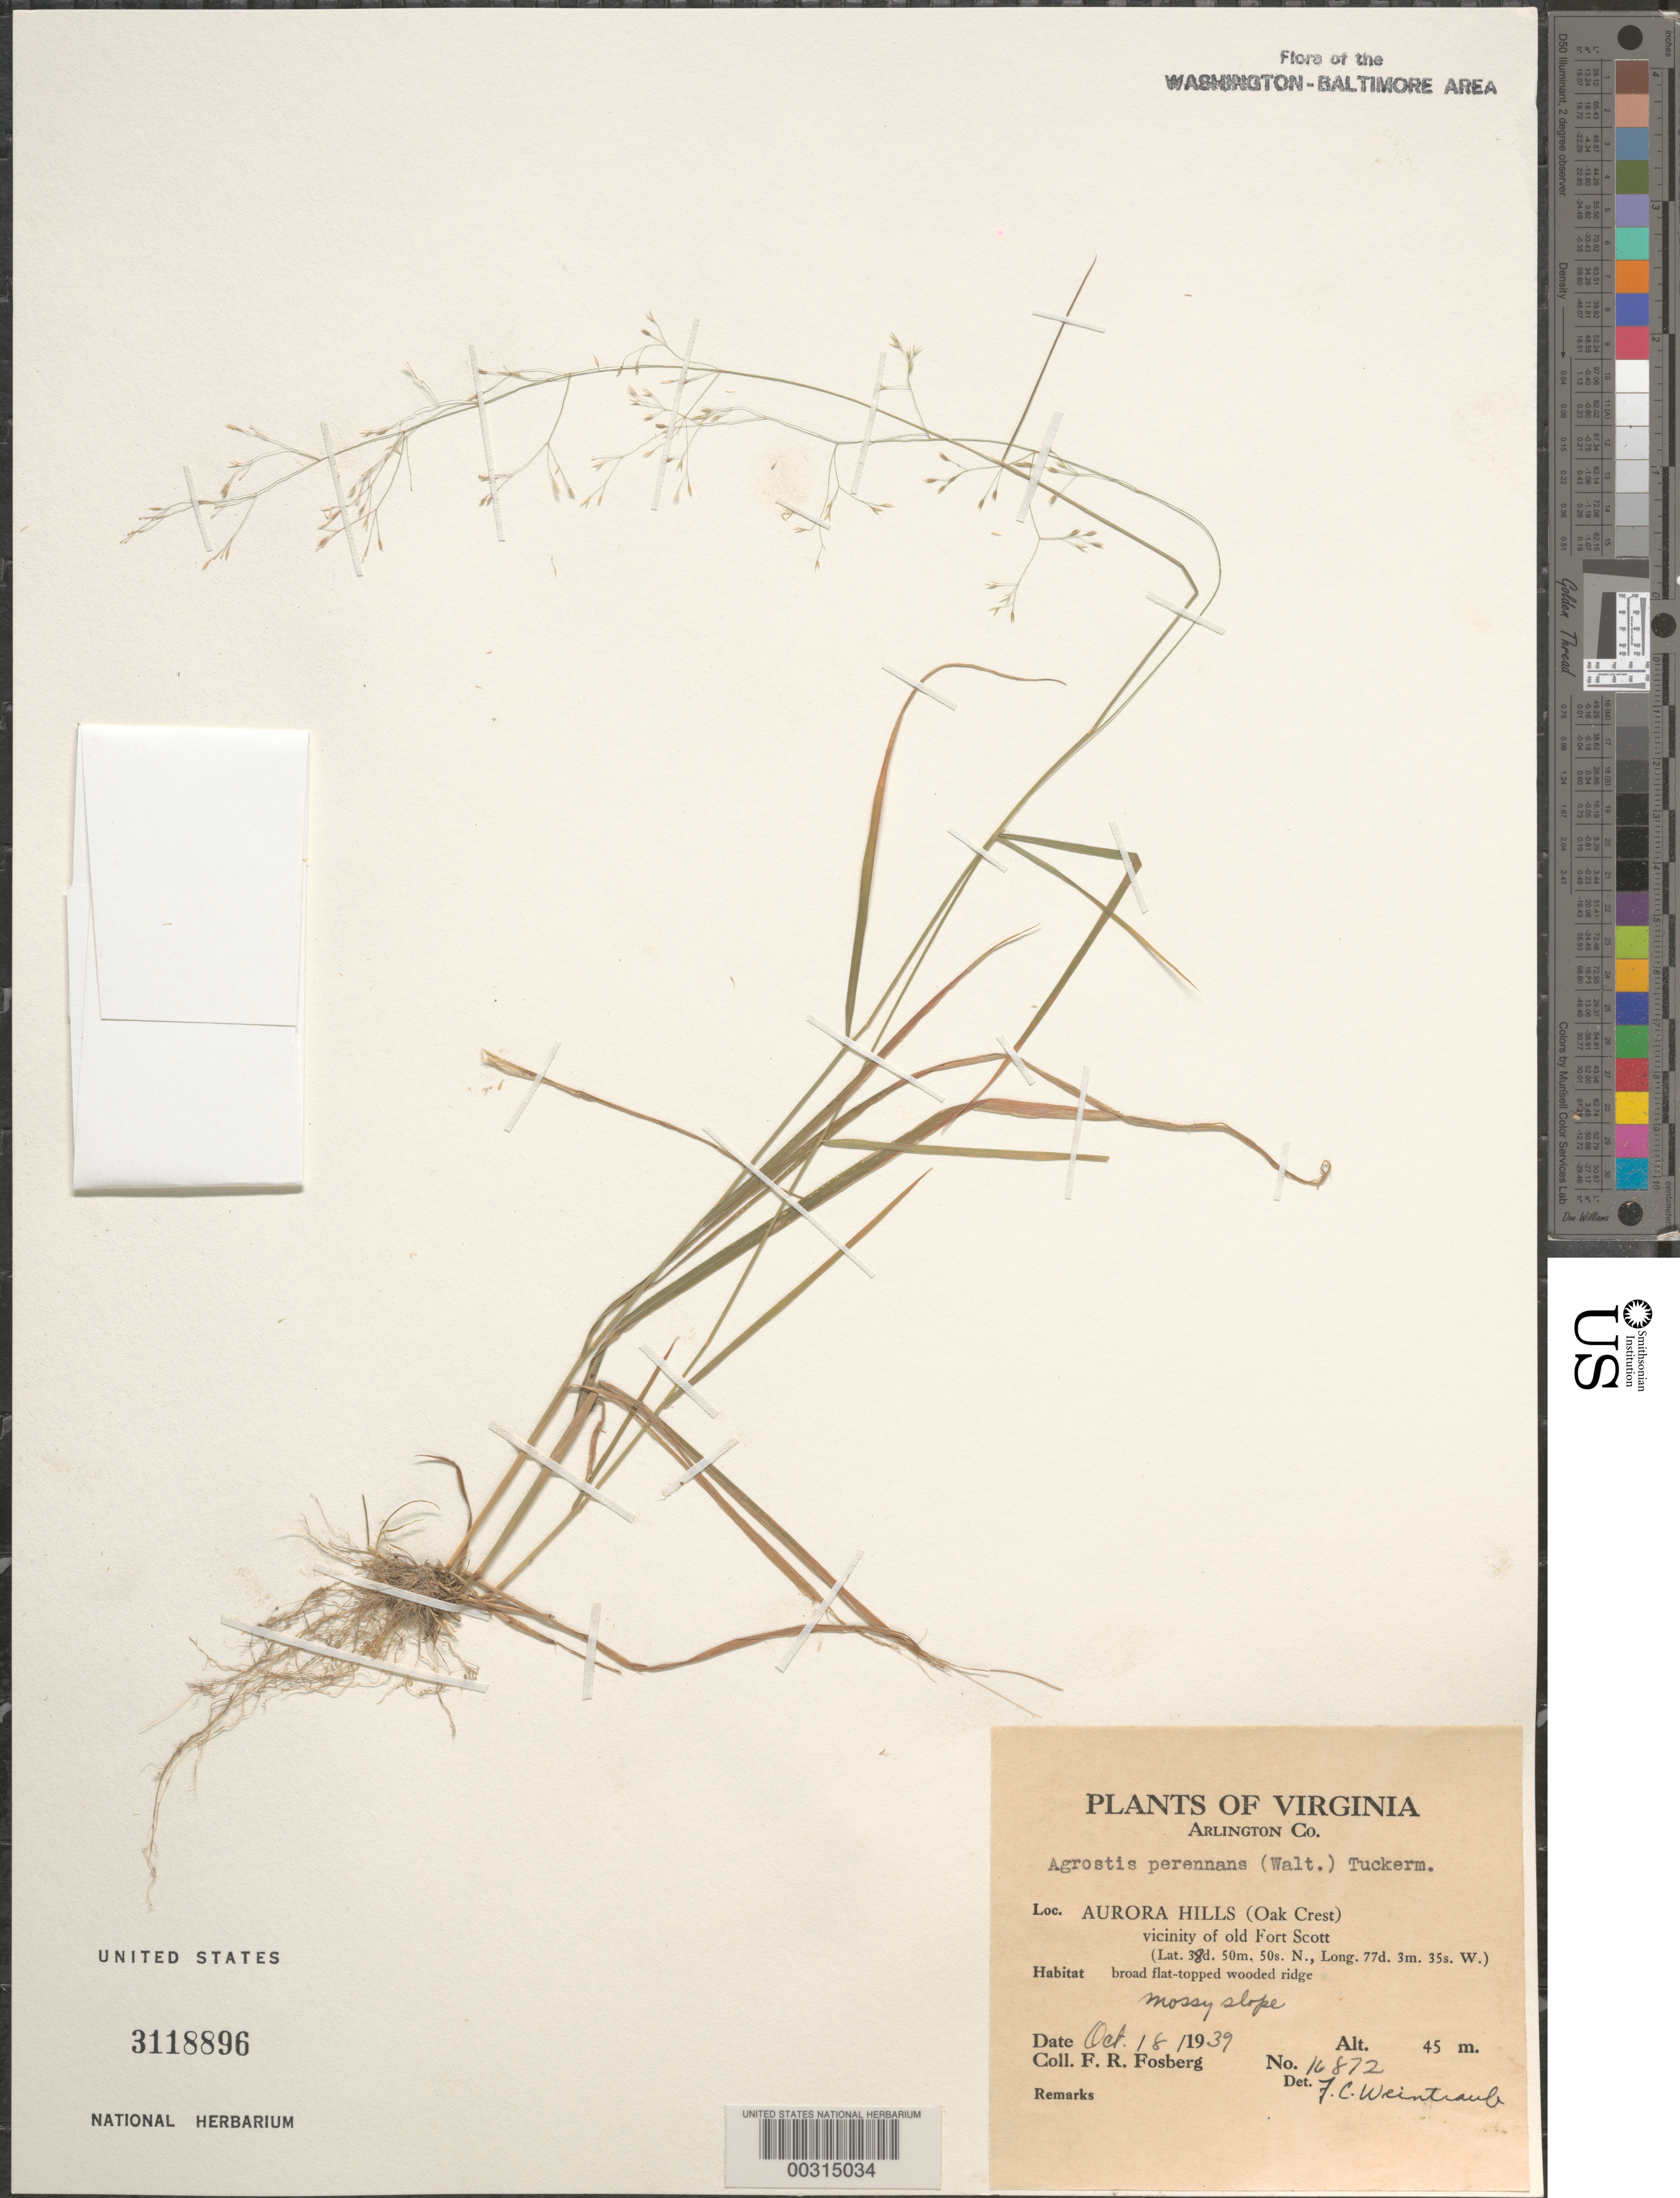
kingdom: Plantae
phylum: Tracheophyta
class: Liliopsida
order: Poales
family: Poaceae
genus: Agrostis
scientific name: Agrostis perennans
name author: (Walter) Tuck.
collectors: F. R. Fosberg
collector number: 16872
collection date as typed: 18 Oct 1939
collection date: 1939-10-18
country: United States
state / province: Virginia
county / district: Arlington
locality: Aurora Hills, Oak Crest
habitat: Mossy slope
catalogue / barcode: US 3118896